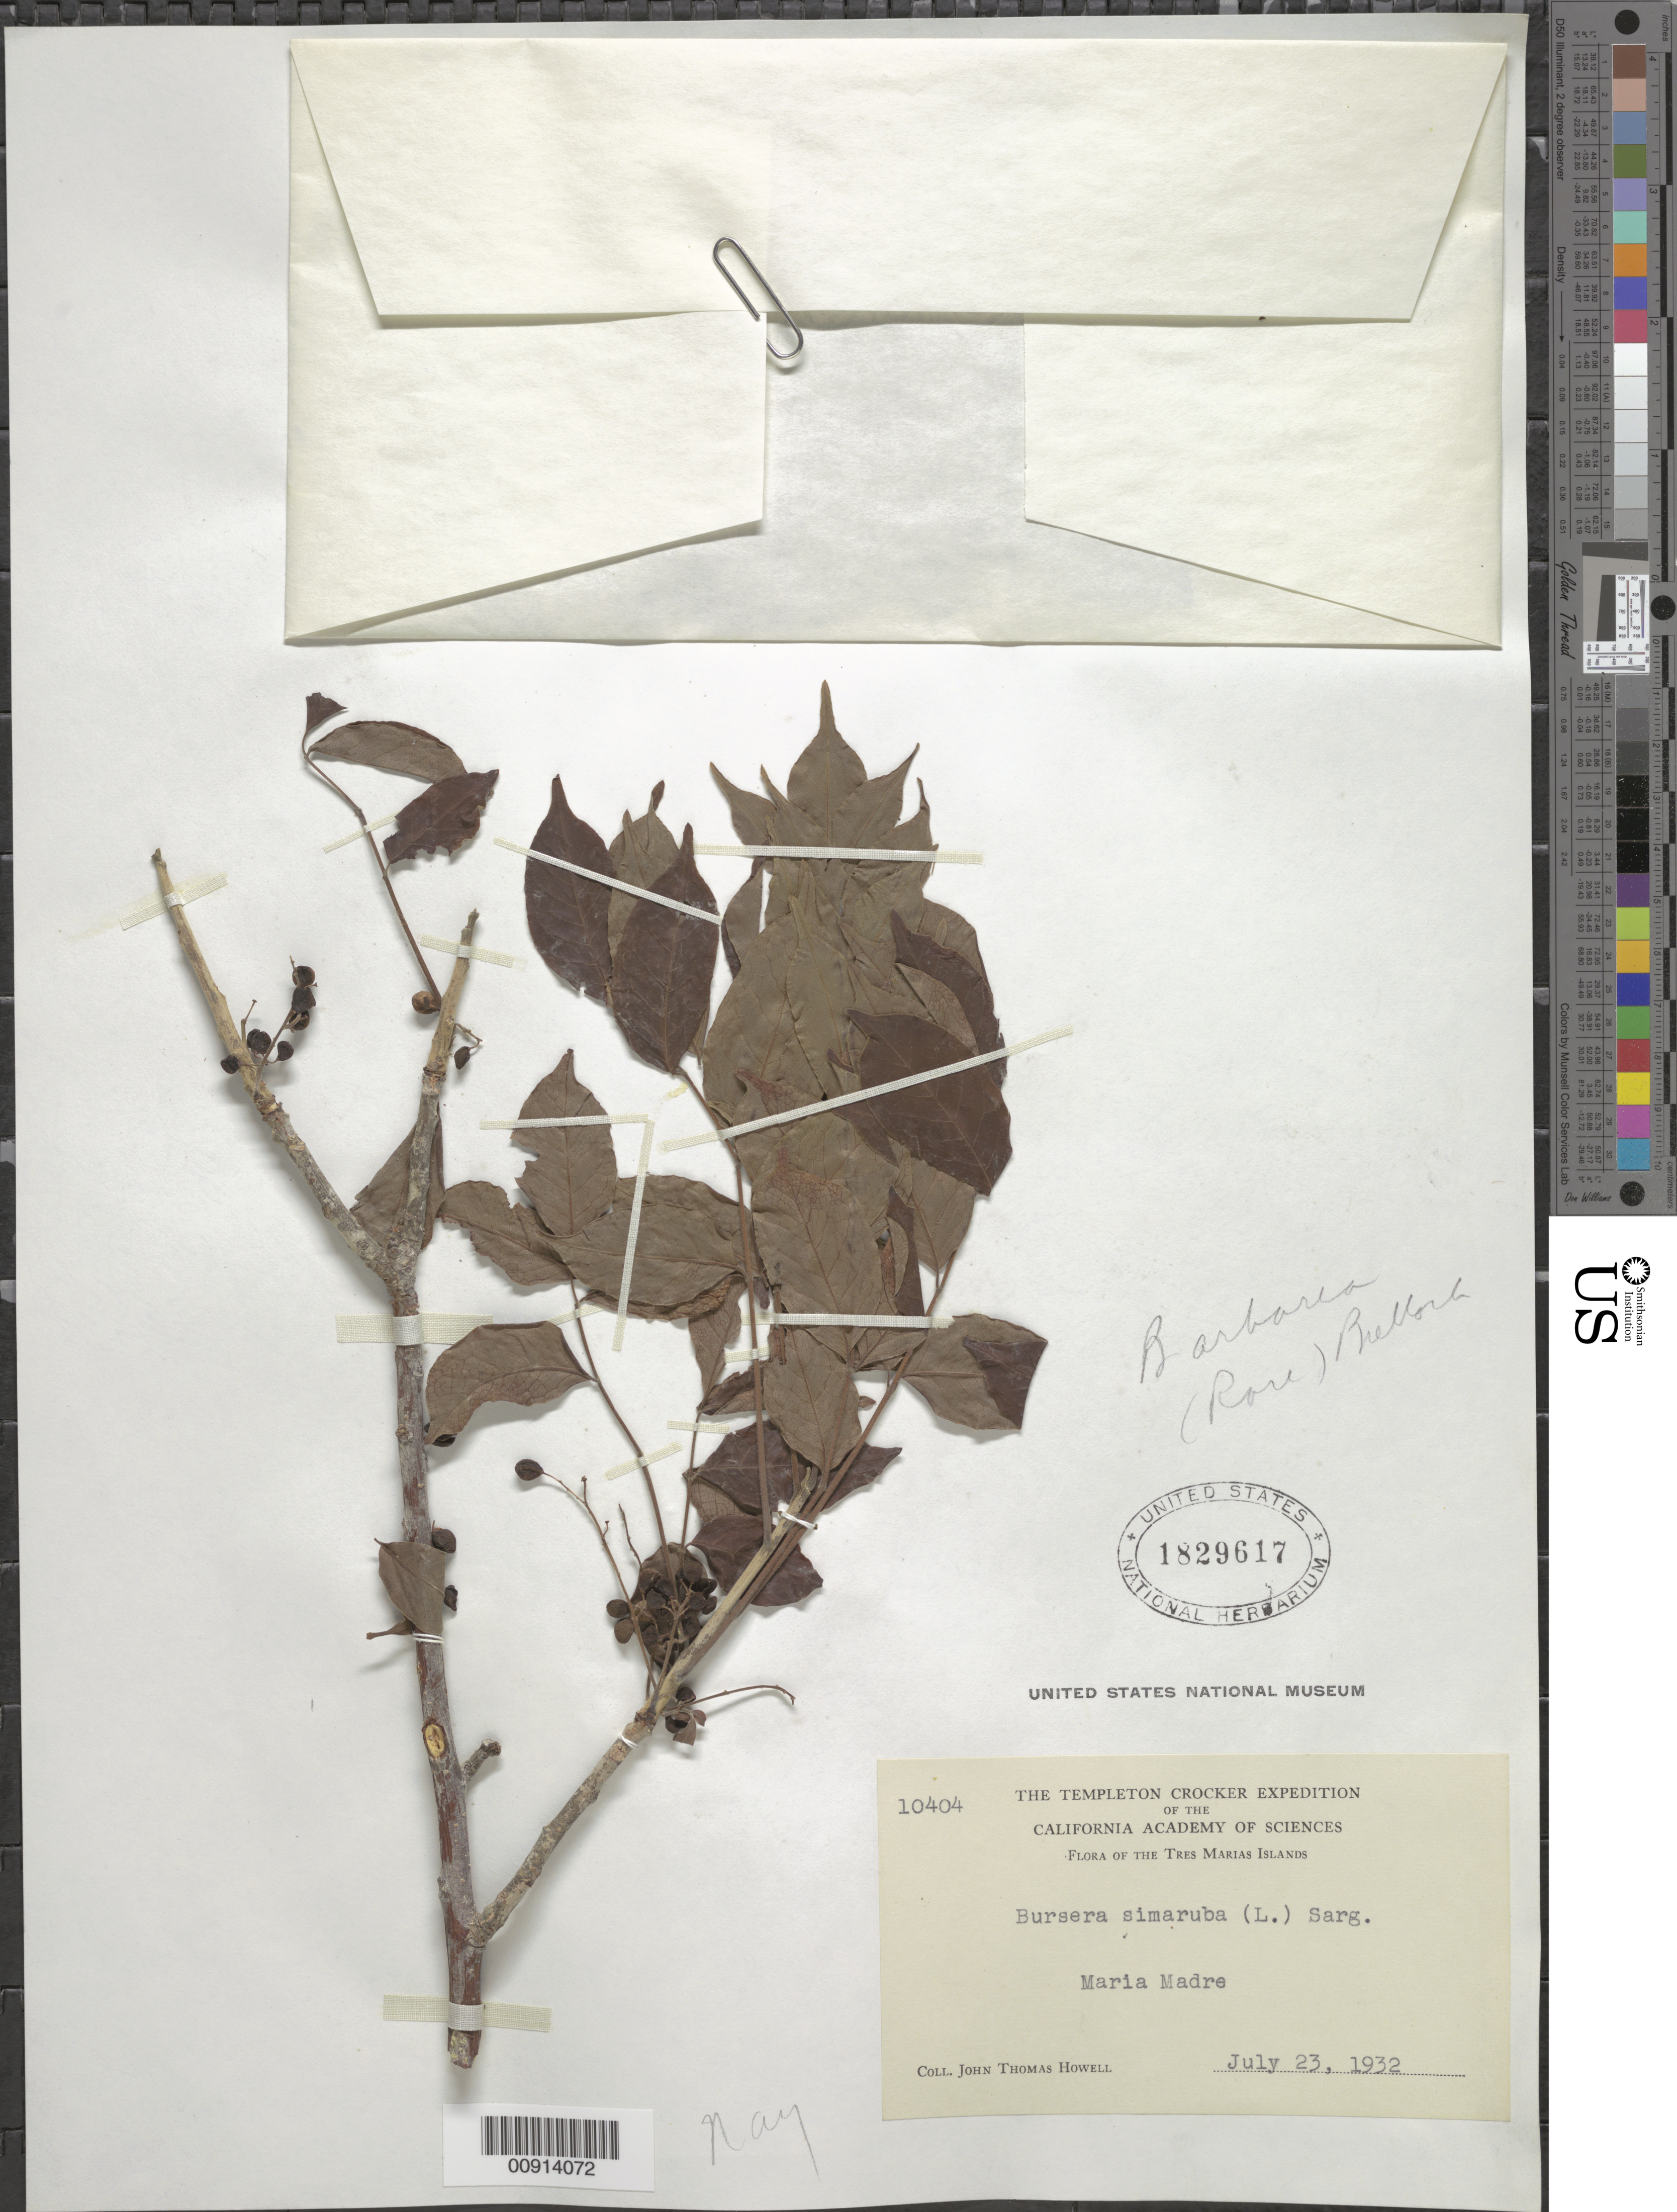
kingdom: Plantae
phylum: Tracheophyta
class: Magnoliopsida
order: Sapindales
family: Burseraceae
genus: Bursera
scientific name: Bursera simaruba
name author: (L.) Sarg.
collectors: J. T. Howell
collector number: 10404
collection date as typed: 23 Jul 1932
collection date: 1932-07-23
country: Mexico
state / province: Nayarit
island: Maria Madre I.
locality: Maria Madre. Tres Marias Islands.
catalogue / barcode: US 1829617